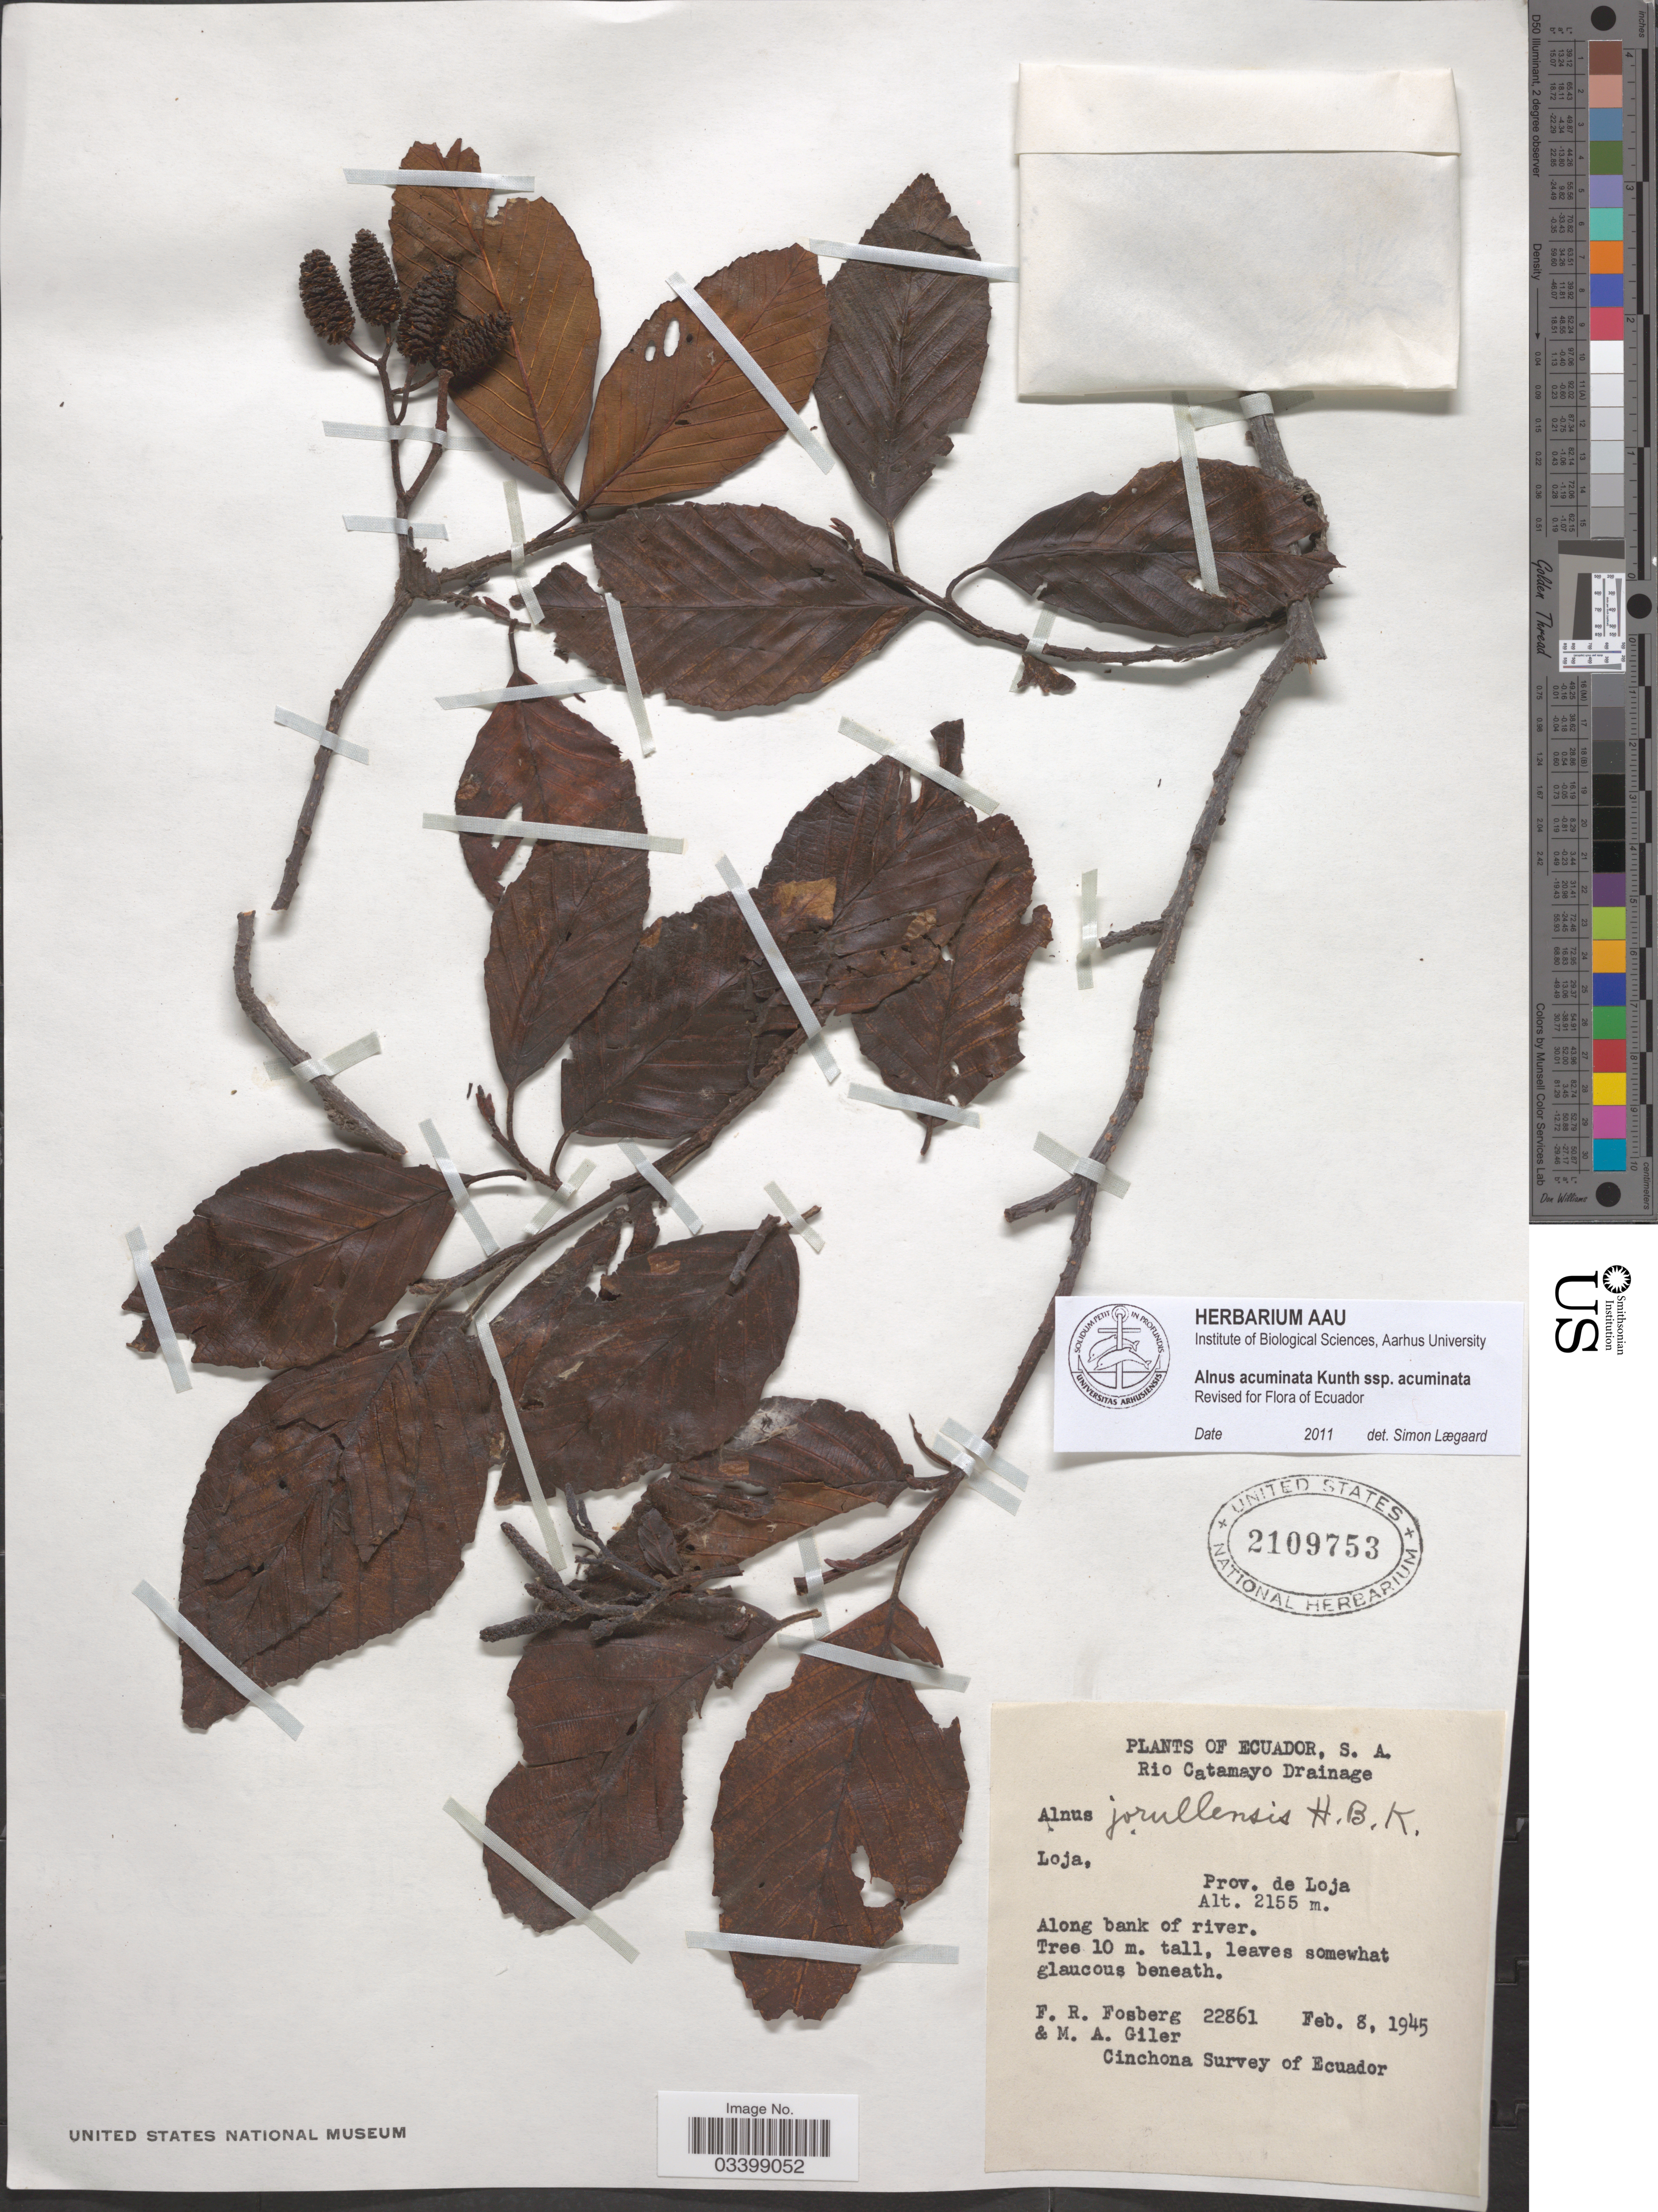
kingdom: Plantae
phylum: Tracheophyta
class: Magnoliopsida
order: Fagales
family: Betulaceae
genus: Alnus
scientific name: Alnus acuminata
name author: Kunth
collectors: F. R. Fosberg & M. Giler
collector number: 22861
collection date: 1945-02-08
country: Ecuador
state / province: Loja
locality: S. A. Rio Catamayo Drainage. Prov. de Loja.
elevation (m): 2155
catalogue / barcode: US 2109753